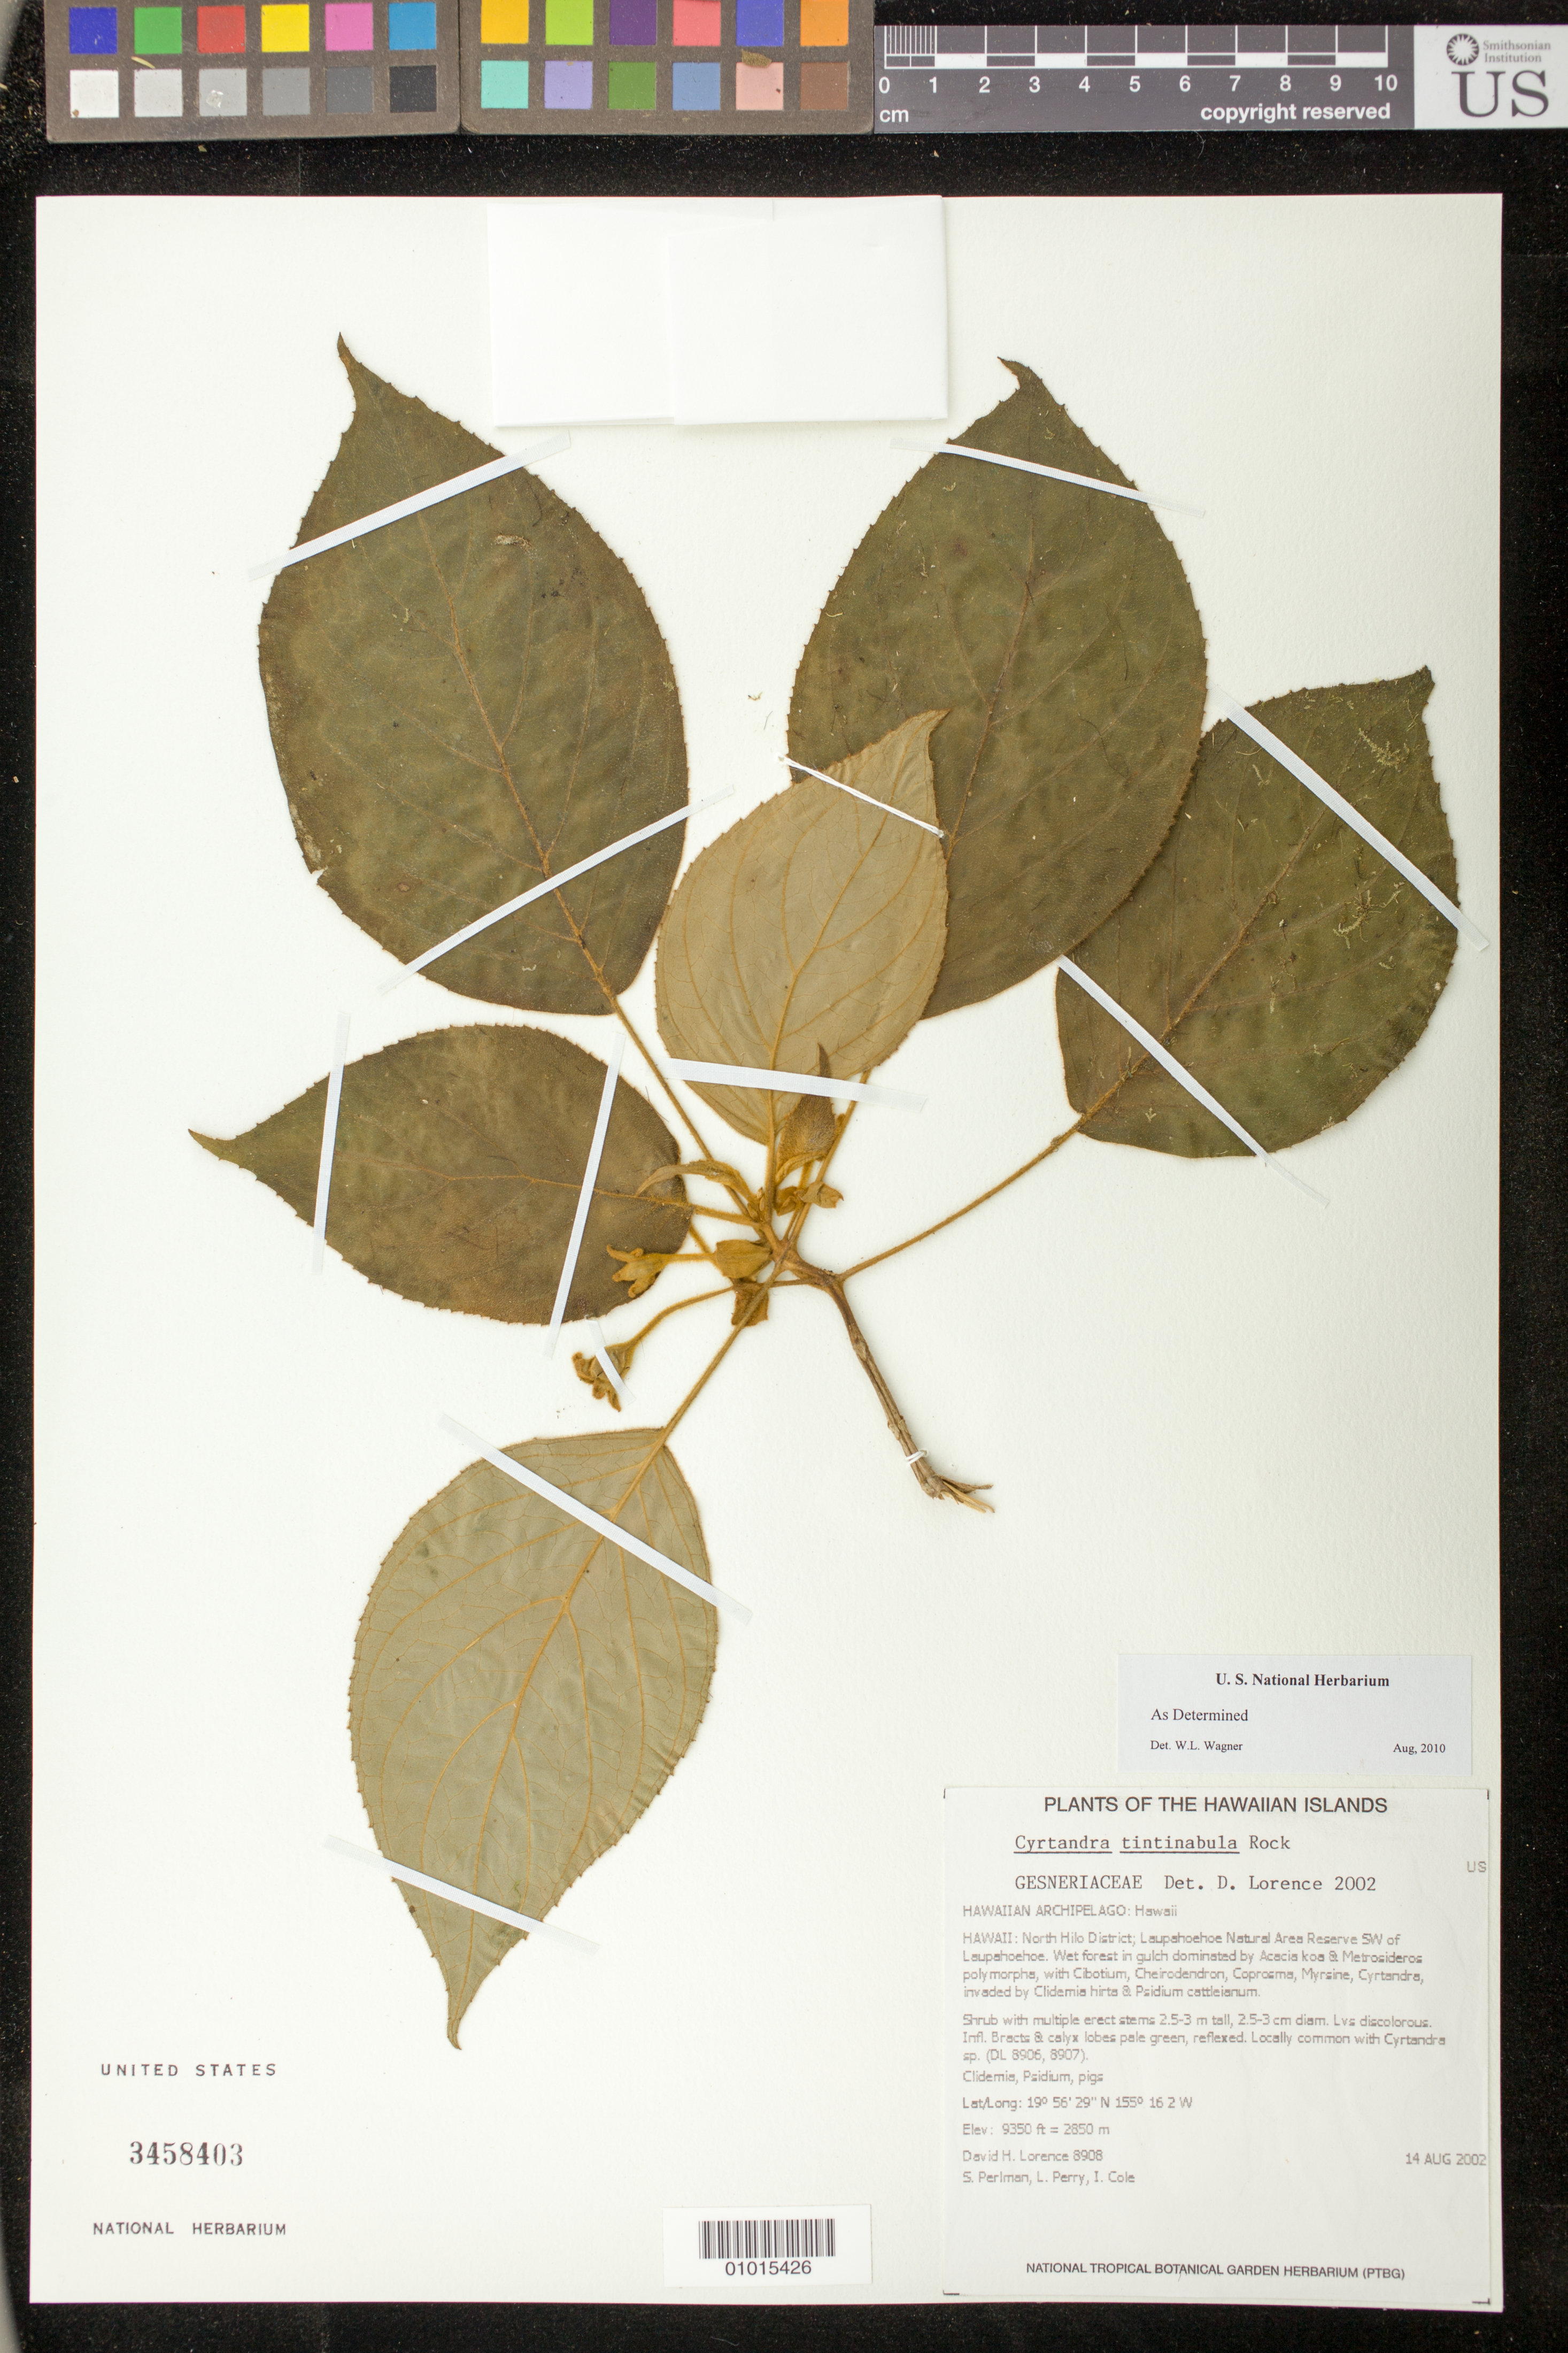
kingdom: Plantae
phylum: Tracheophyta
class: Magnoliopsida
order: Lamiales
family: Gesneriaceae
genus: Cyrtandra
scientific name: Cyrtandra tintinnabula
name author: Rock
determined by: Wagner, W. L., (BOT), Smithsonian Institution - National Museum of Natural History (UNITED STATES)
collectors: D. Lorence, S. P. Perlman, L. Perry & I. Cole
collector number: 8908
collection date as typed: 14 Aug 2002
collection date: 2002-08-14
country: United States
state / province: Hawaii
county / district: Hawaii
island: Hawaii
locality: N Hilo District, Laupahoehoe Natural Area Reserve SW of Laupahoehoe.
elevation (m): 2850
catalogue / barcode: US 3458403